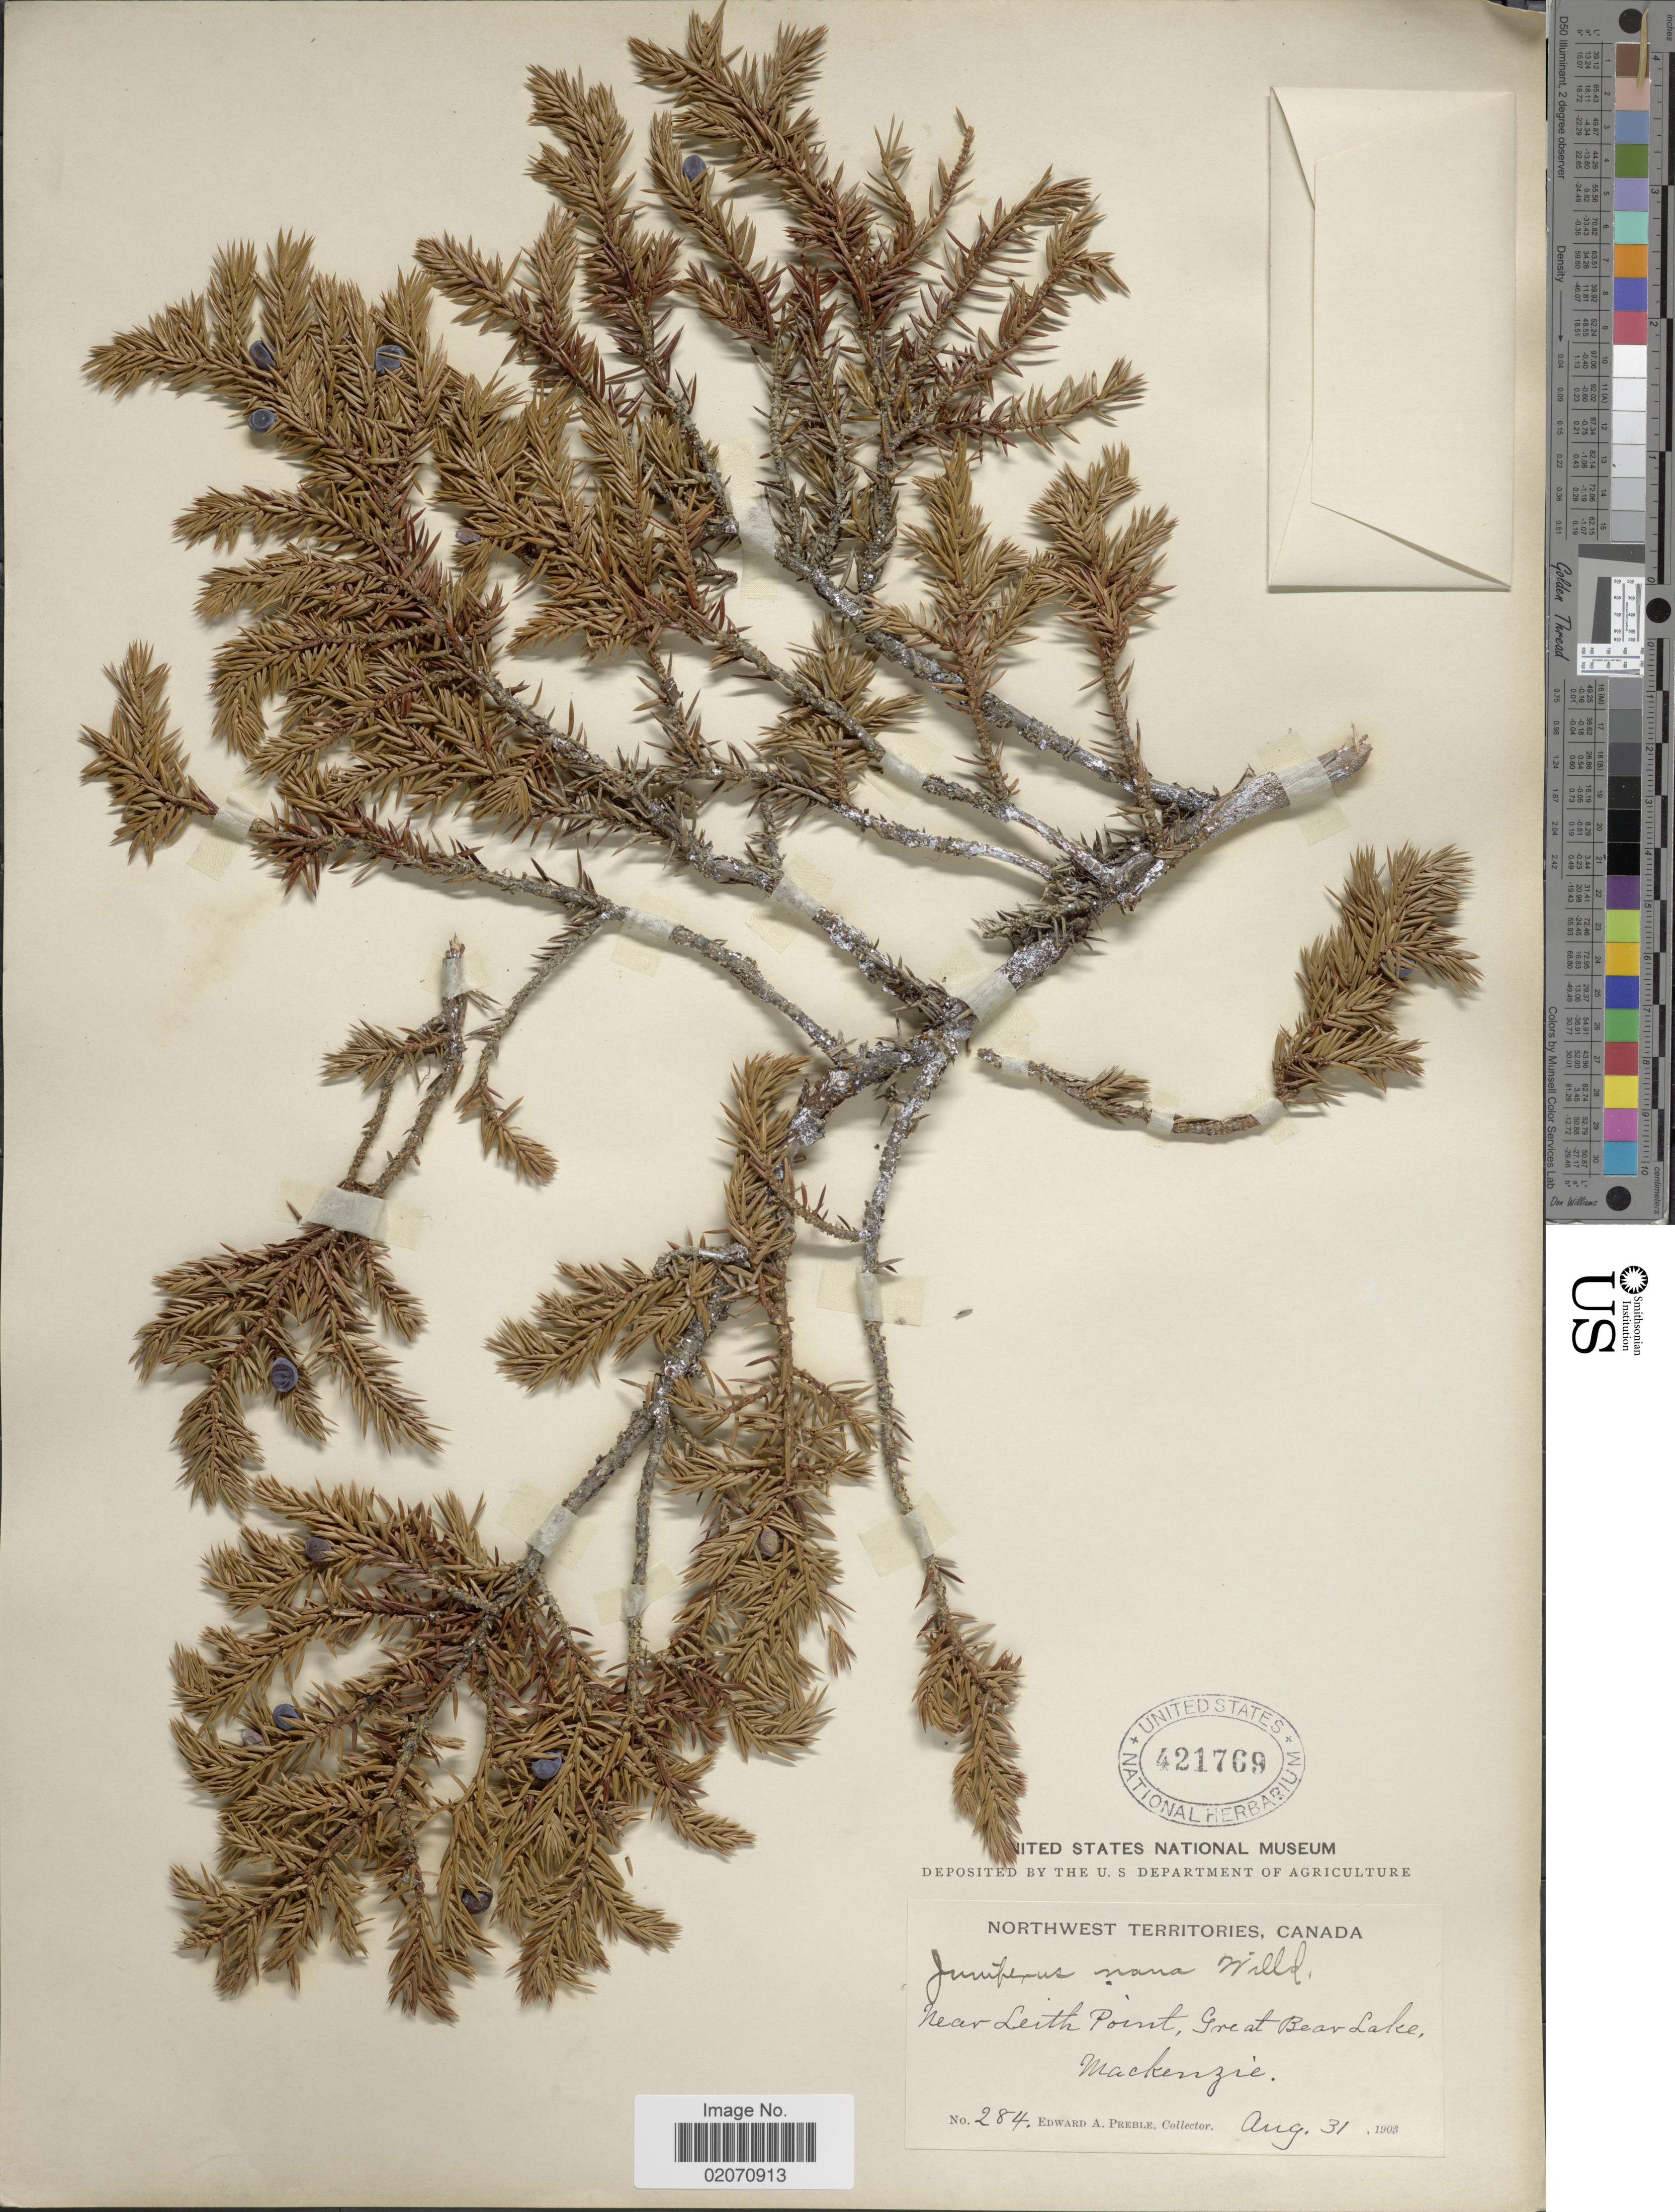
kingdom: Plantae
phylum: Tracheophyta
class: Pinopsida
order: Pinales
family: Cupressaceae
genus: Juniperus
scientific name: Juniperus communis subsp. nana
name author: (Willd.) Syme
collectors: A. Preble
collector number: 284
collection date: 1903-08-31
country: Canada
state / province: Northwest Territories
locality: Near Leith Poin, Great Bear Lake Mackenzie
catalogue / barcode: US 421769